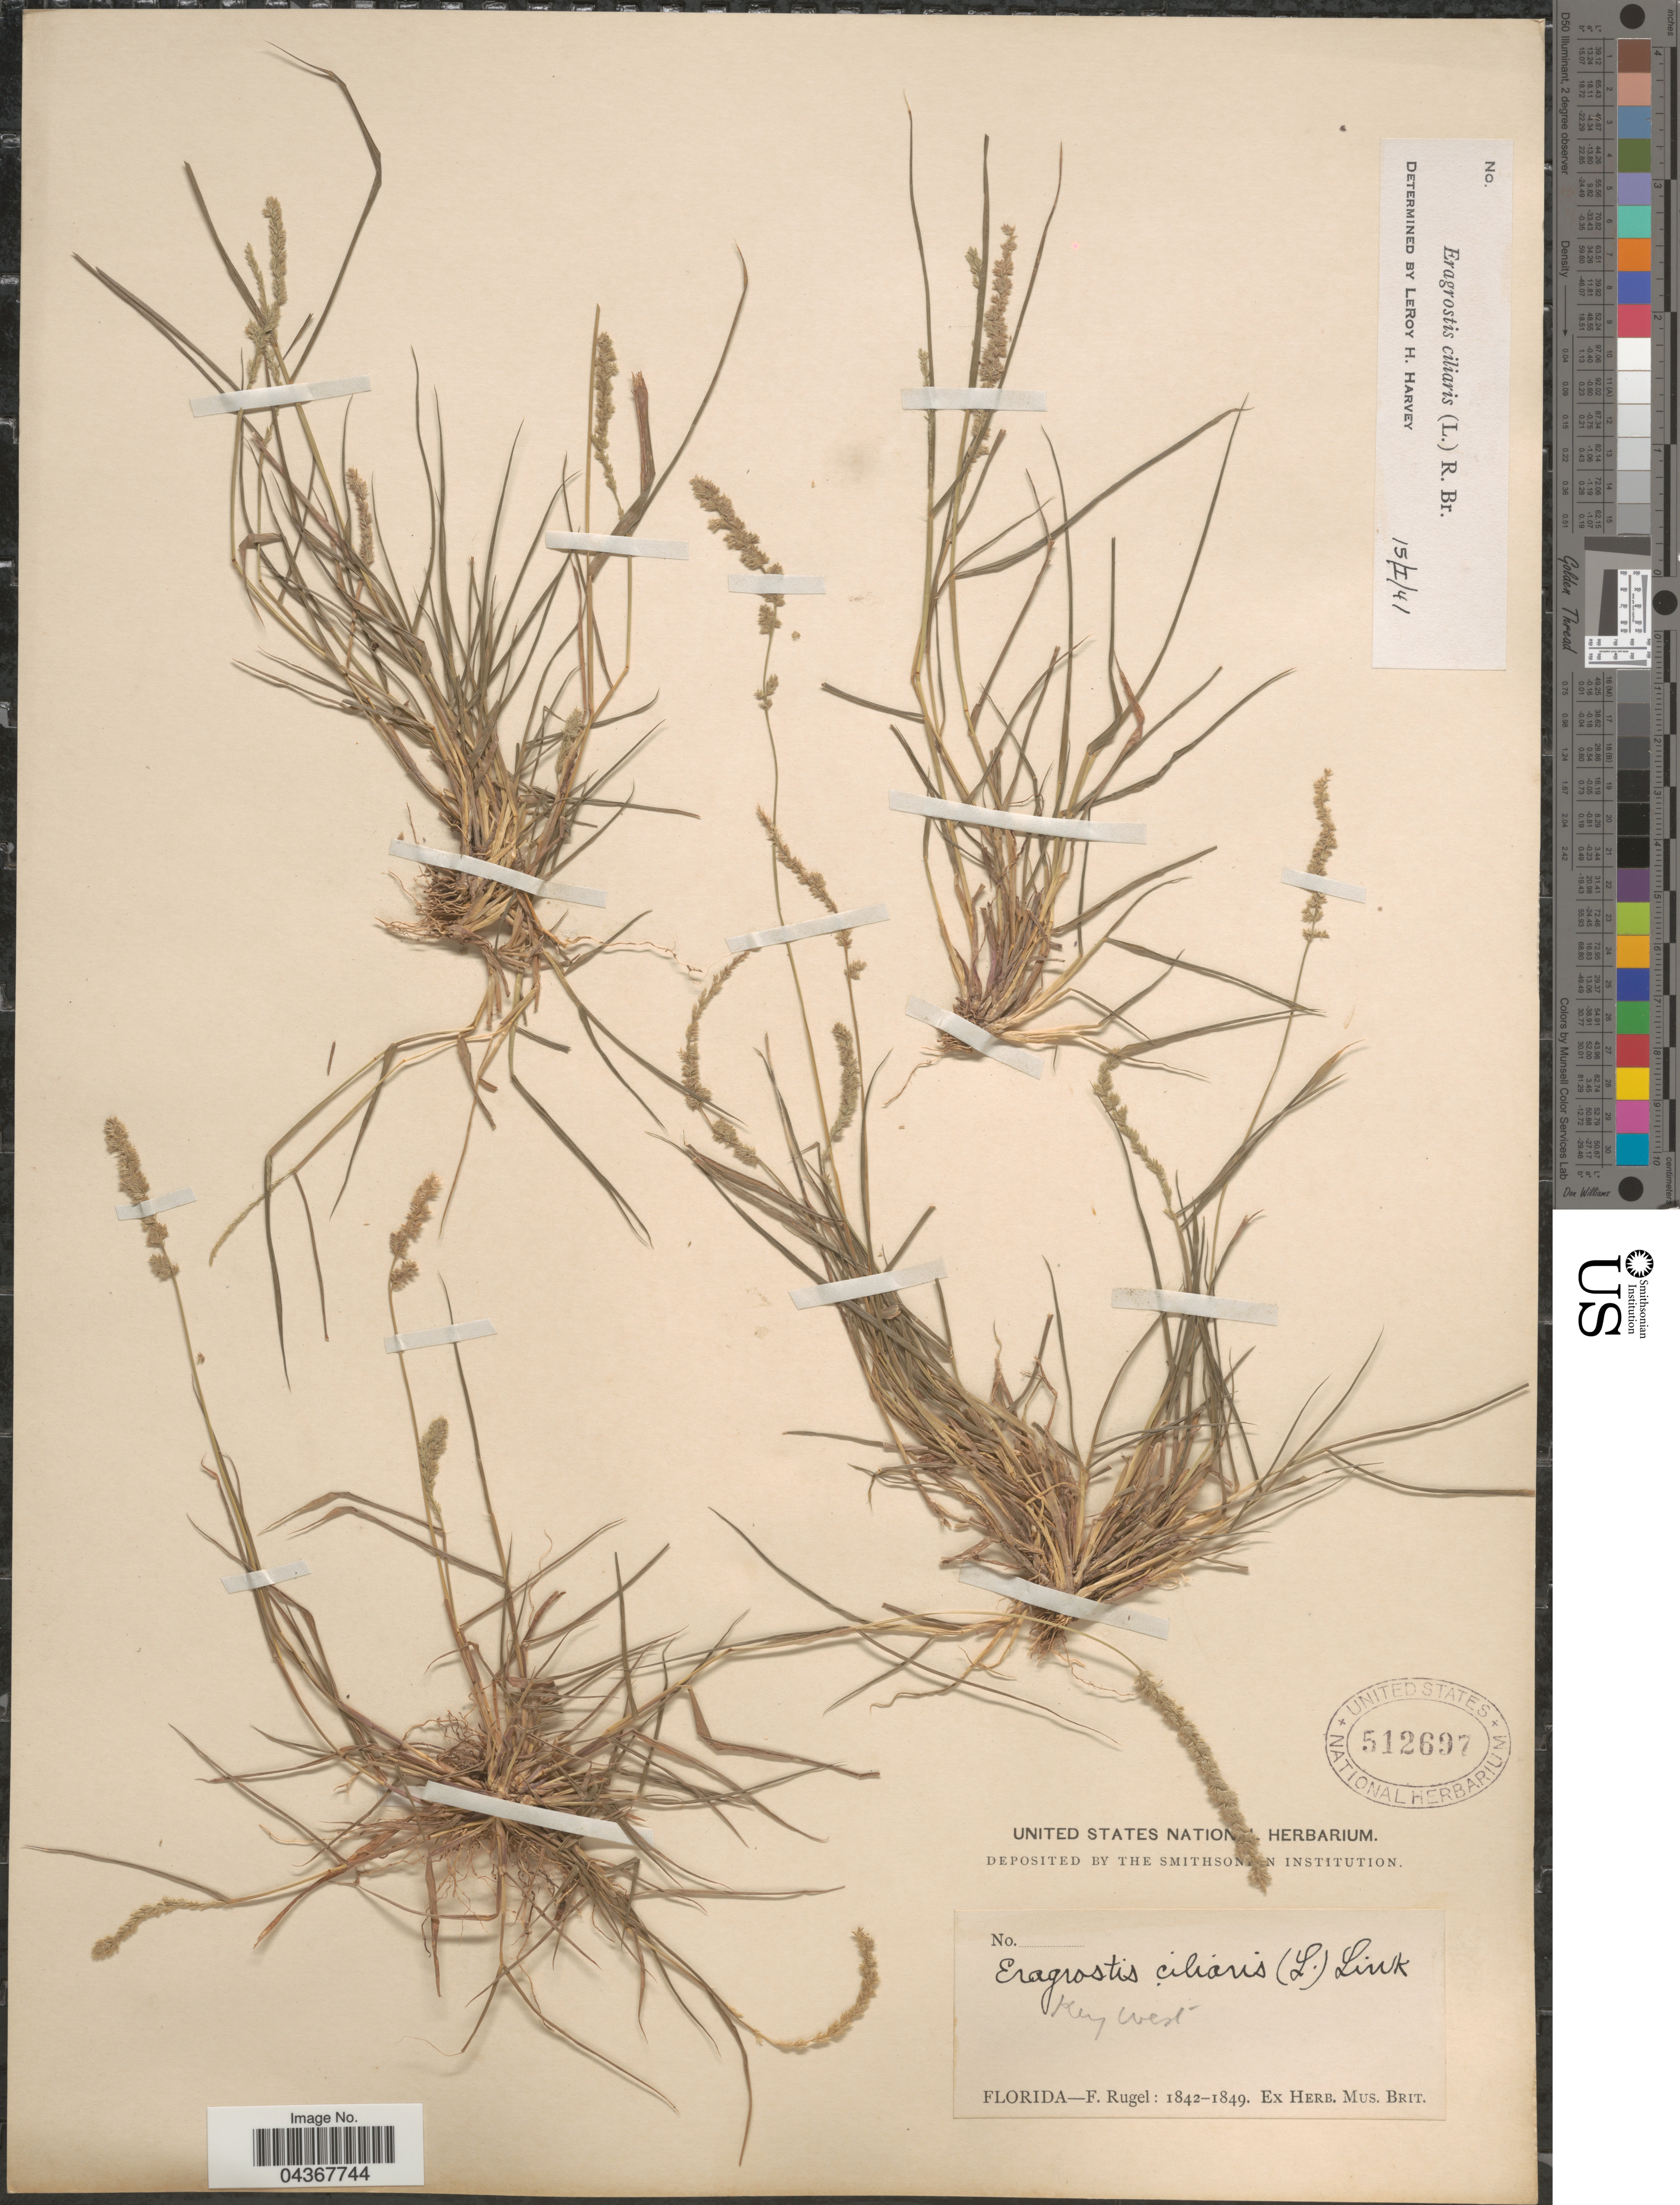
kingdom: Plantae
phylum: Tracheophyta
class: Liliopsida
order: Poales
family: Poaceae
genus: Eragrostis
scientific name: Eragrostis ciliaris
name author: (L.) R. Br.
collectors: F. Rugel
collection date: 1842/1849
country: United States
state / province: Florida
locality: Key West.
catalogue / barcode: US 512697